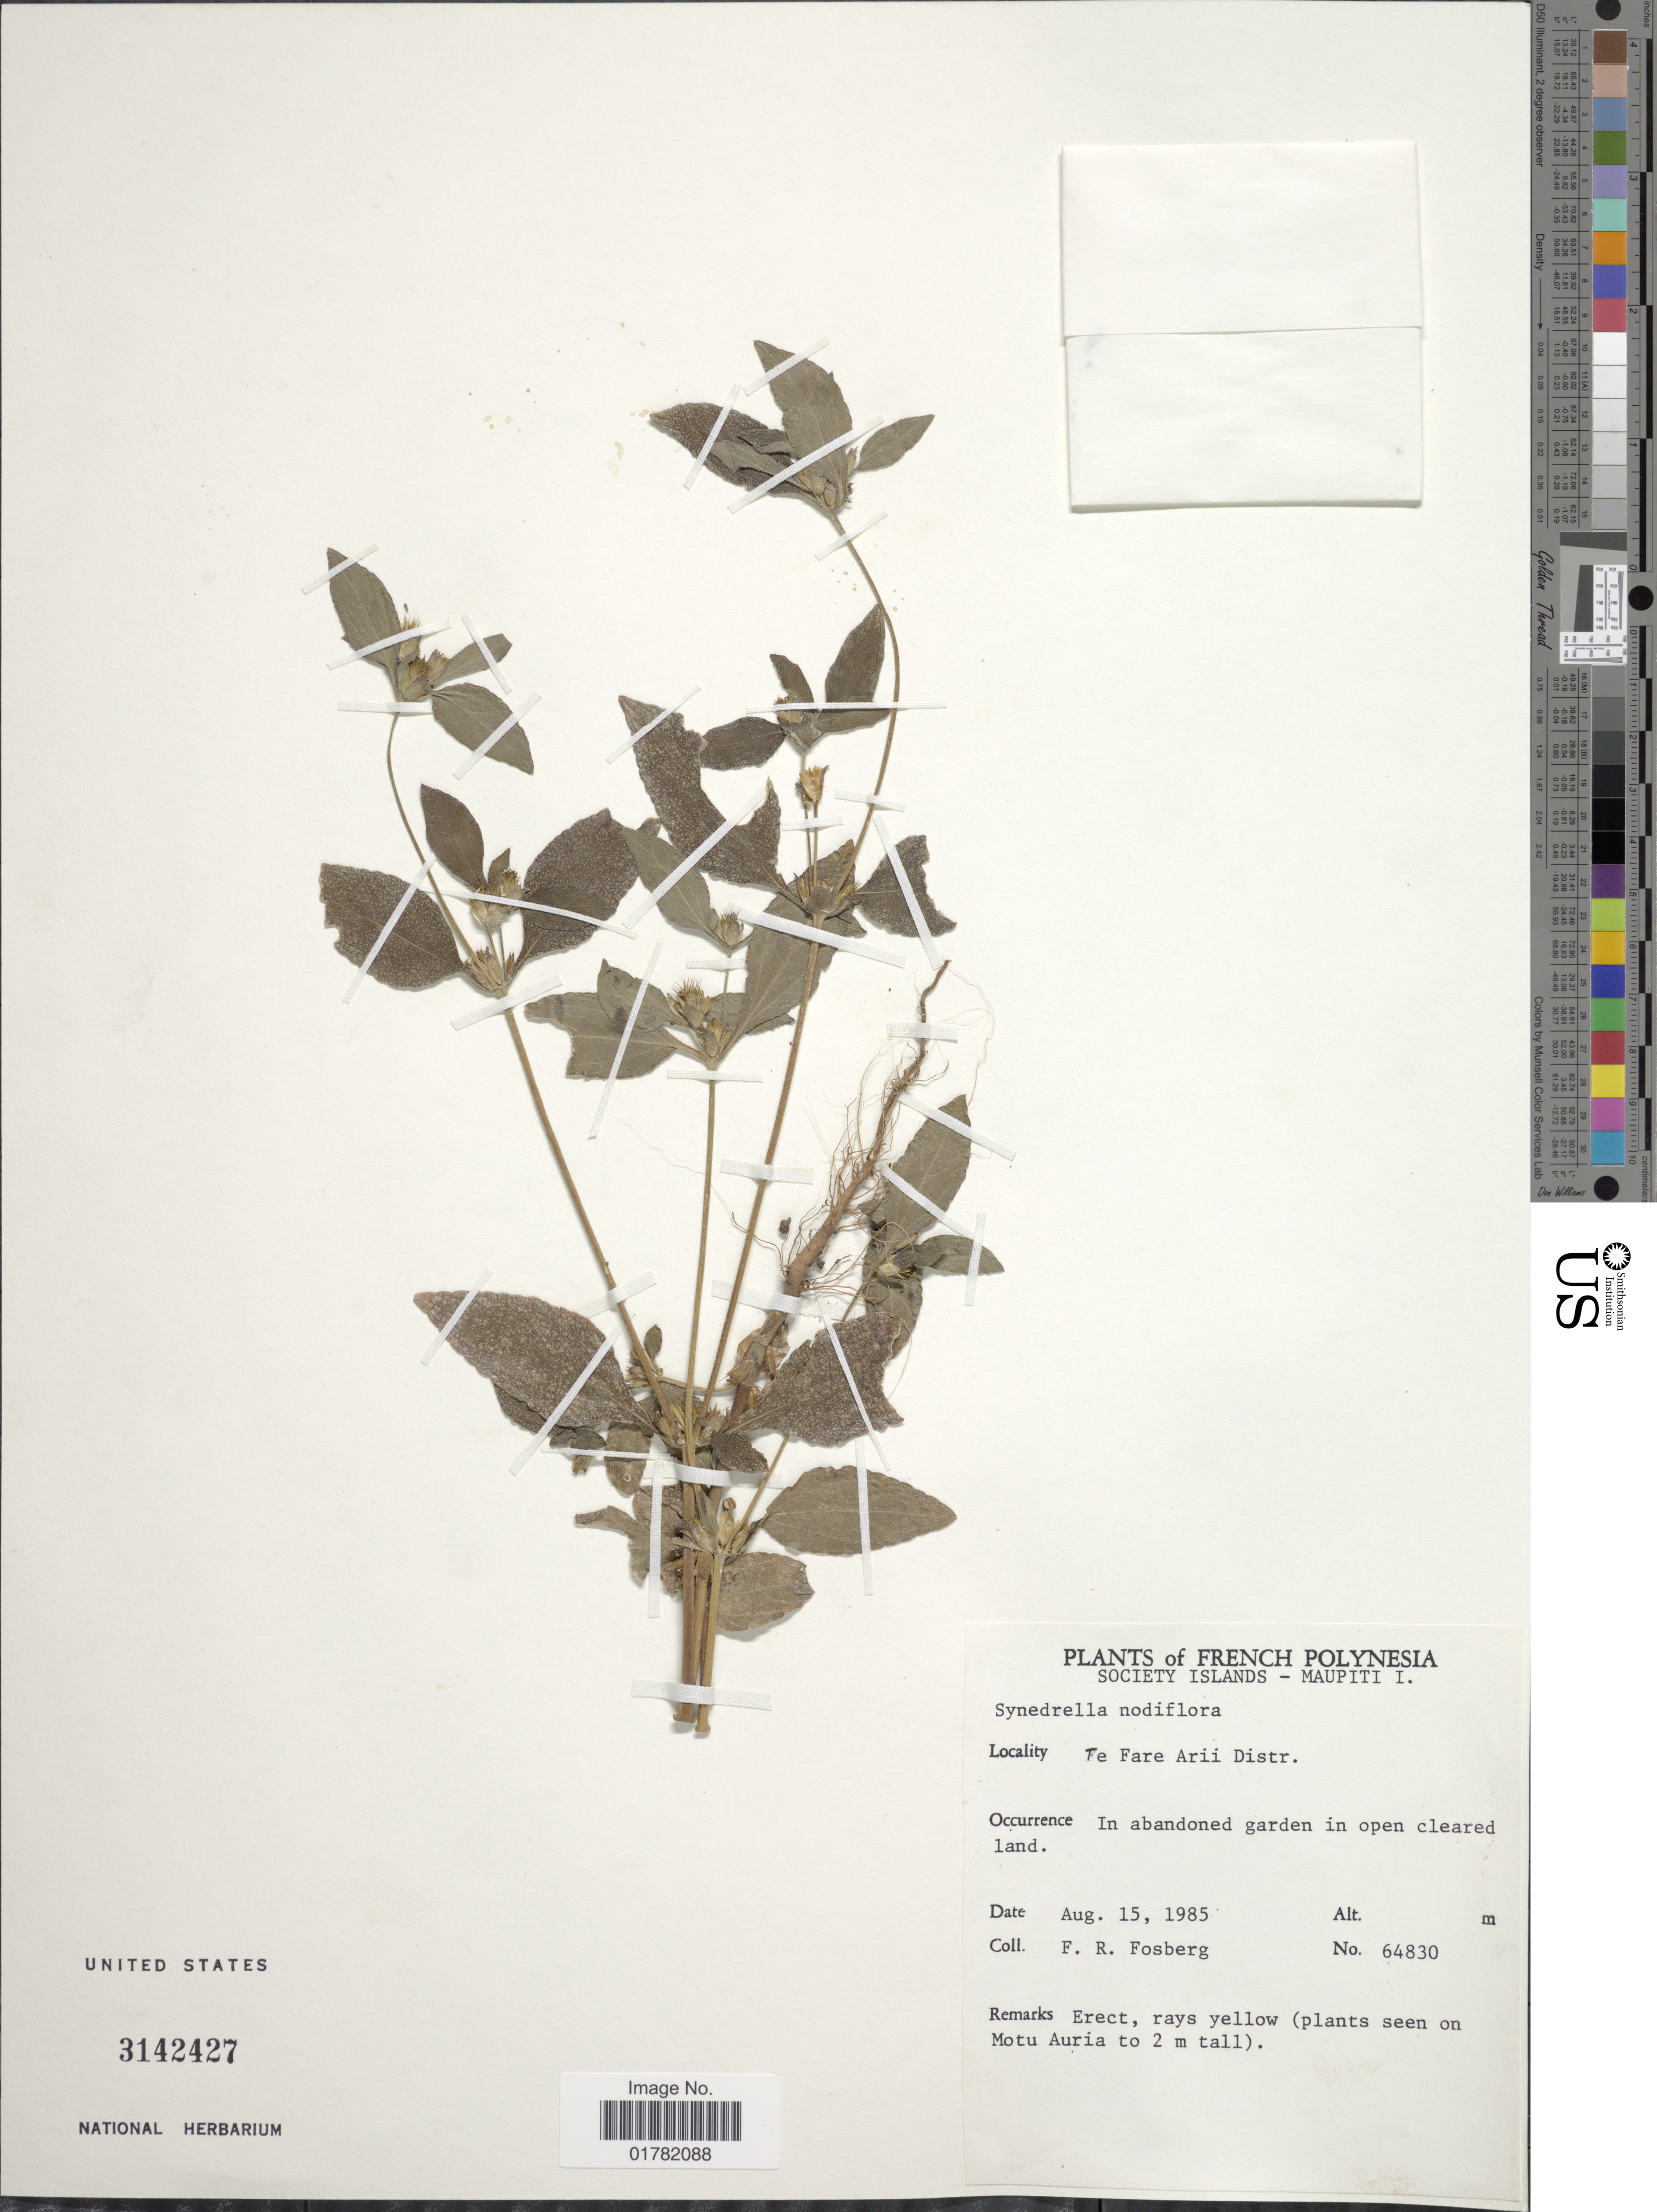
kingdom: Plantae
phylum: Tracheophyta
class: Magnoliopsida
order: Asterales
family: Asteraceae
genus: Synedrella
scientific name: Synedrella nodiflora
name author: (L.) Gaertn.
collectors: F. R. Fosberg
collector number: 64830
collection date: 1985-08-15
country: French Polynesia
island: Maupiti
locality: Society Islands - Maupiti I, Fe Fare Arii Distr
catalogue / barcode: US 3142427